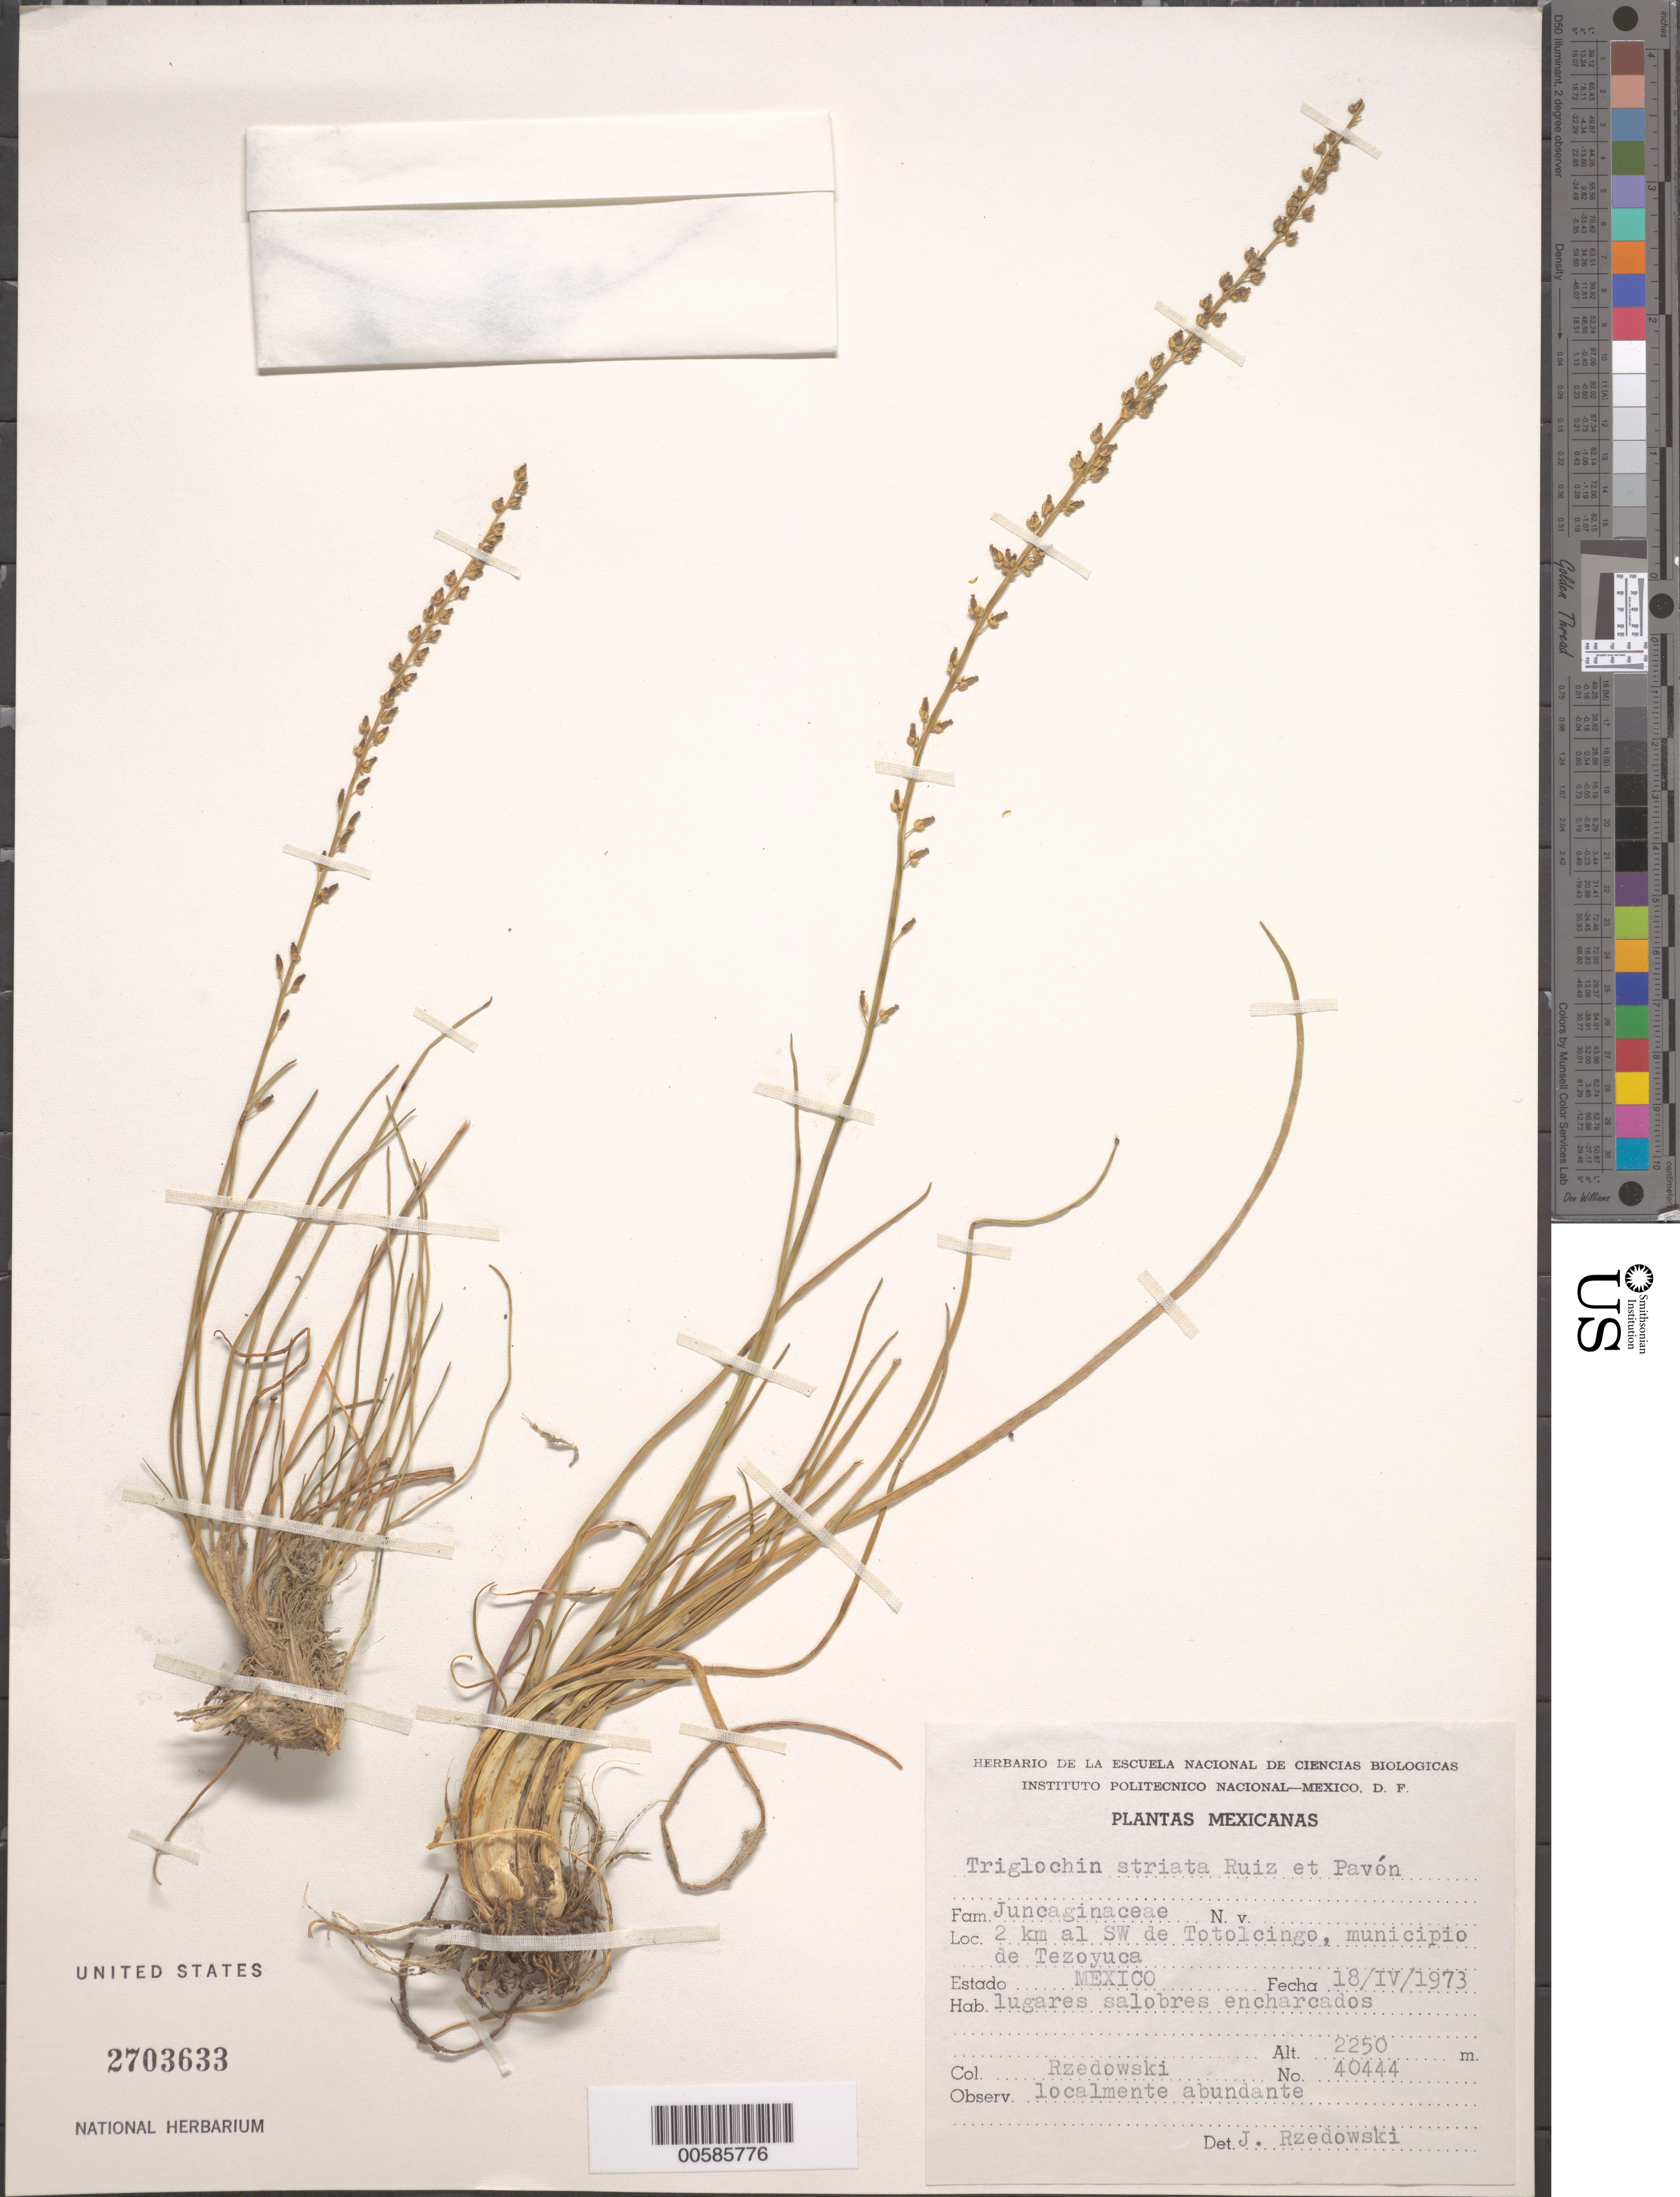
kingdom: Plantae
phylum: Tracheophyta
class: Liliopsida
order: Alismatales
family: Juncaginaceae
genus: Triglochin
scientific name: Triglochin striata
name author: Ruiz & Pav.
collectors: J. Rzedowski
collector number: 40444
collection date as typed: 18 Apr 1973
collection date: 1973-04-18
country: Mexico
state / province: México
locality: SW of Totolcingo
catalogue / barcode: US 2703633